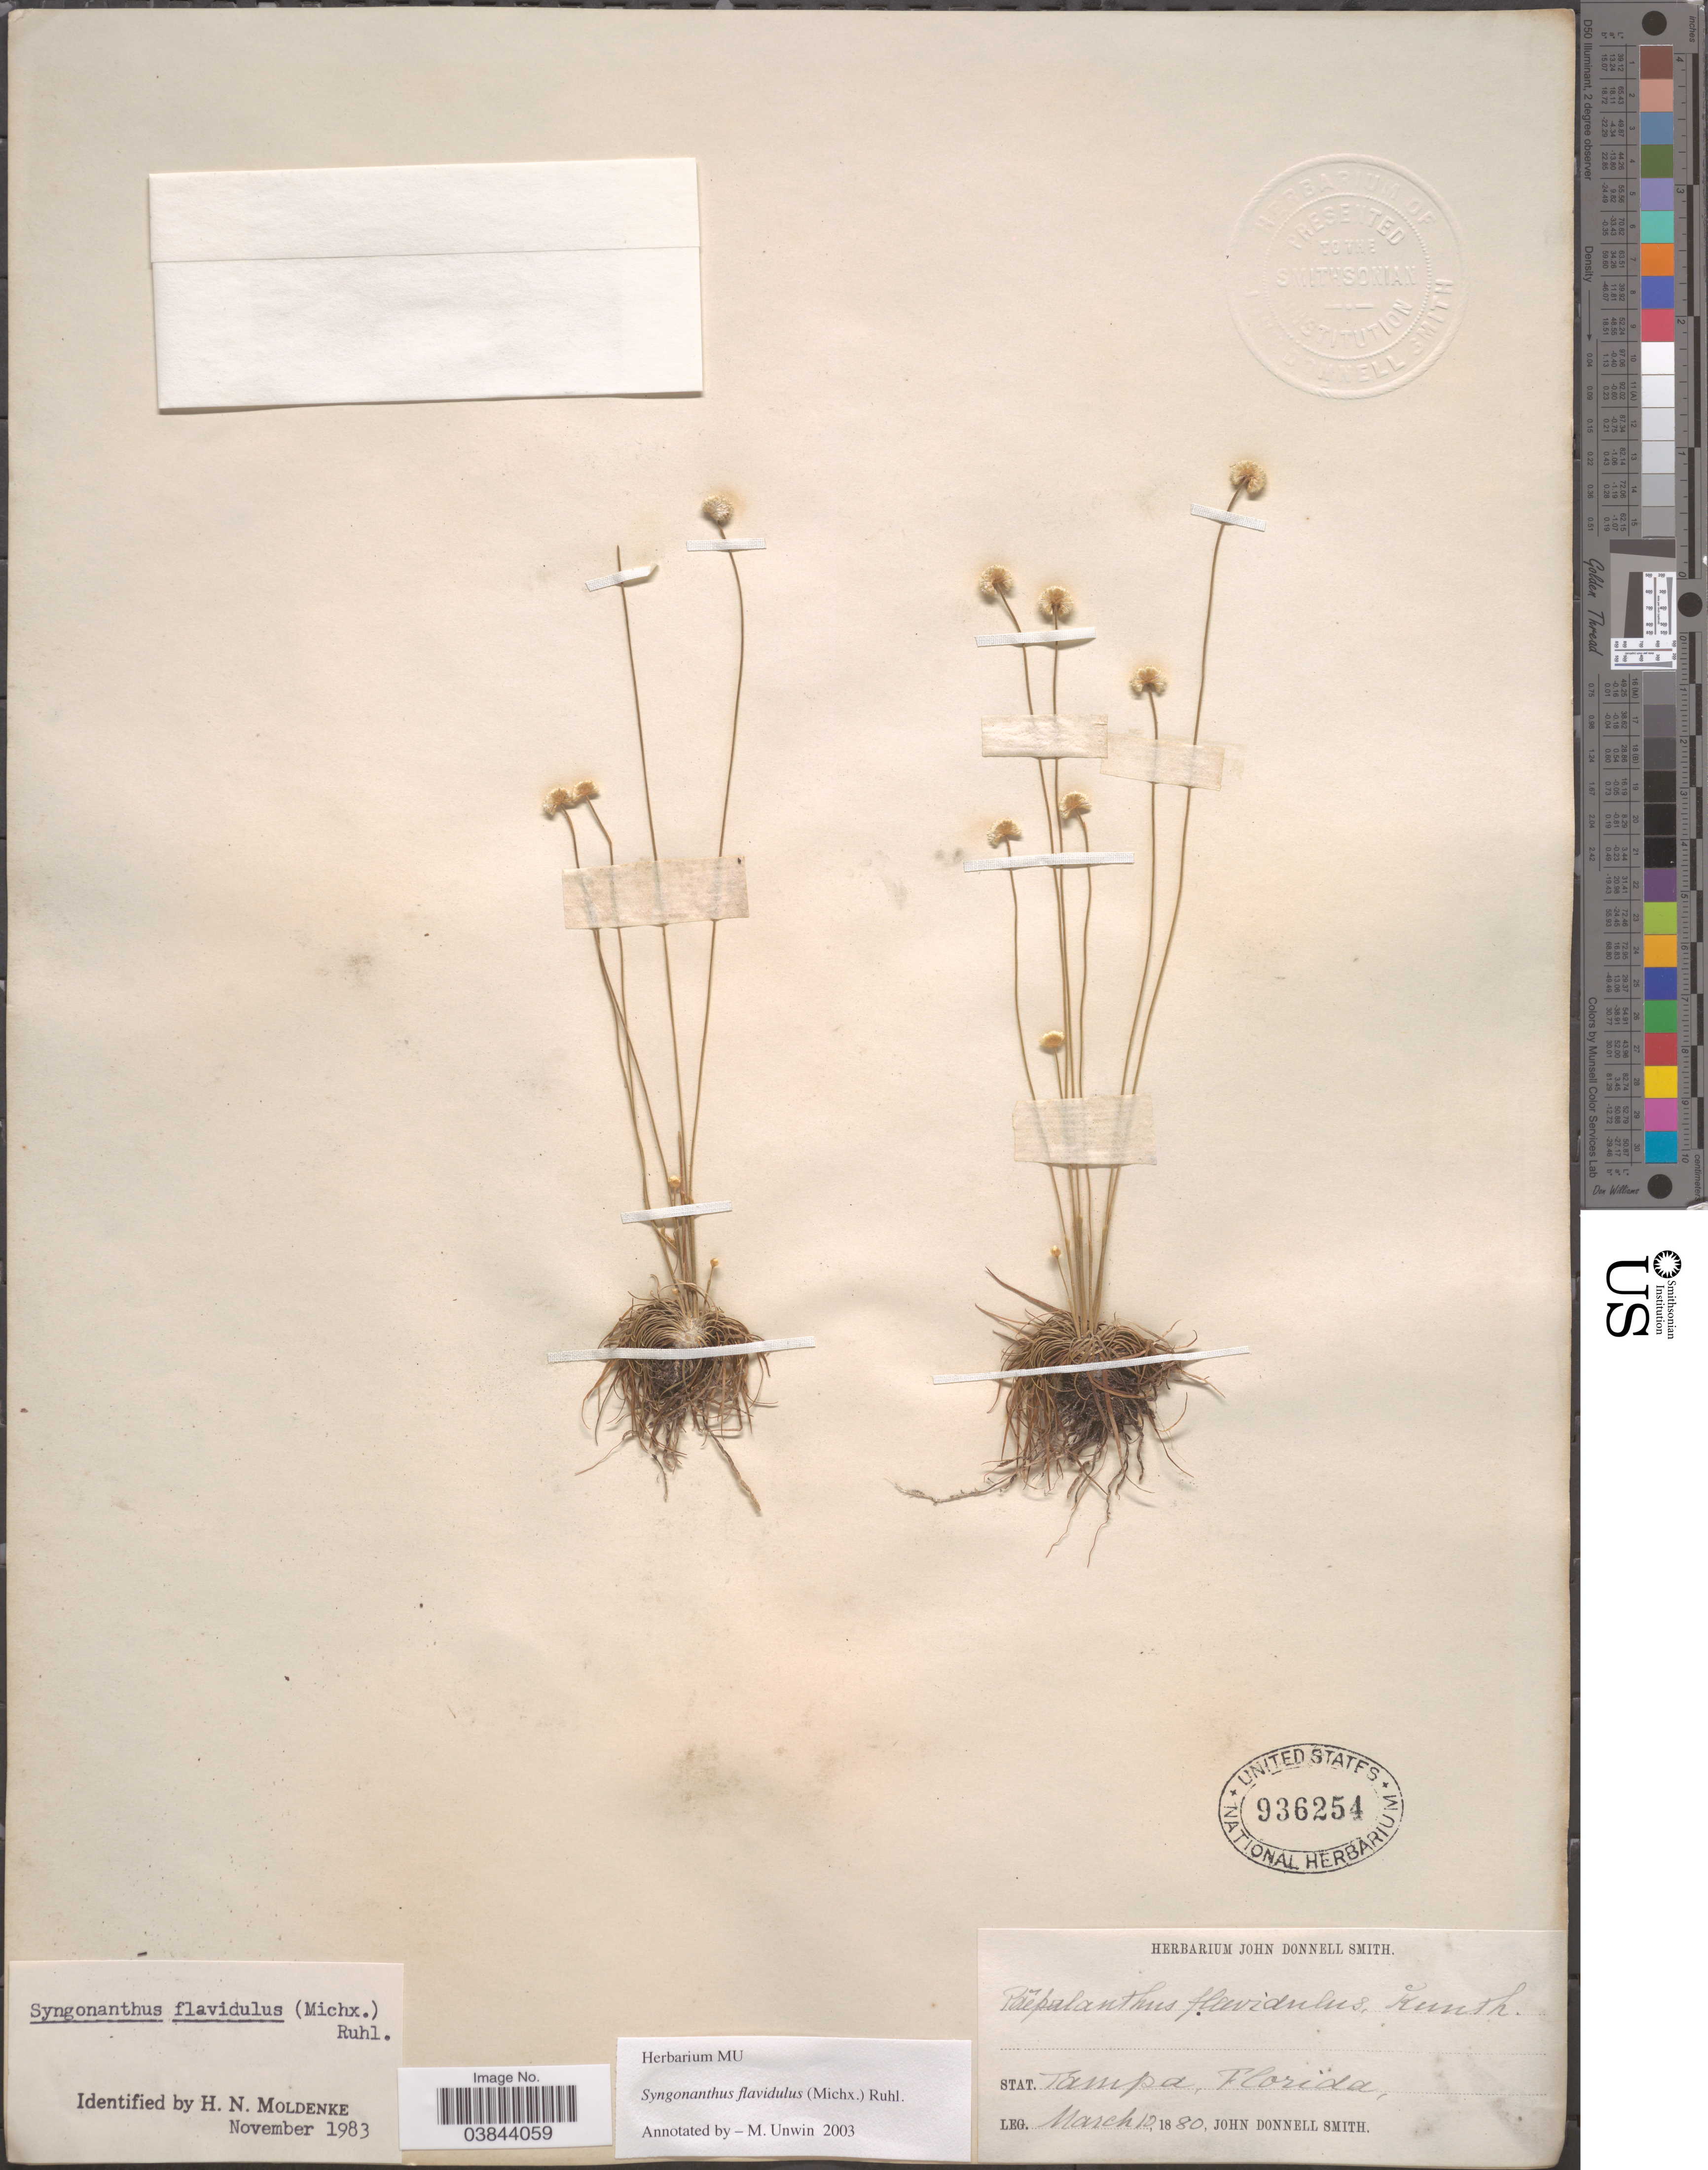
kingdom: Plantae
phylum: Tracheophyta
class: Liliopsida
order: Poales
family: Eriocaulaceae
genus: Syngonanthus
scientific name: Syngonanthus flavidulus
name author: (Michx.) Ruhland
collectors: J. Donnell Smith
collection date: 1880-03-10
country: United States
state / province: Florida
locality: Stat. Tampa.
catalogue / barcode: US 936254